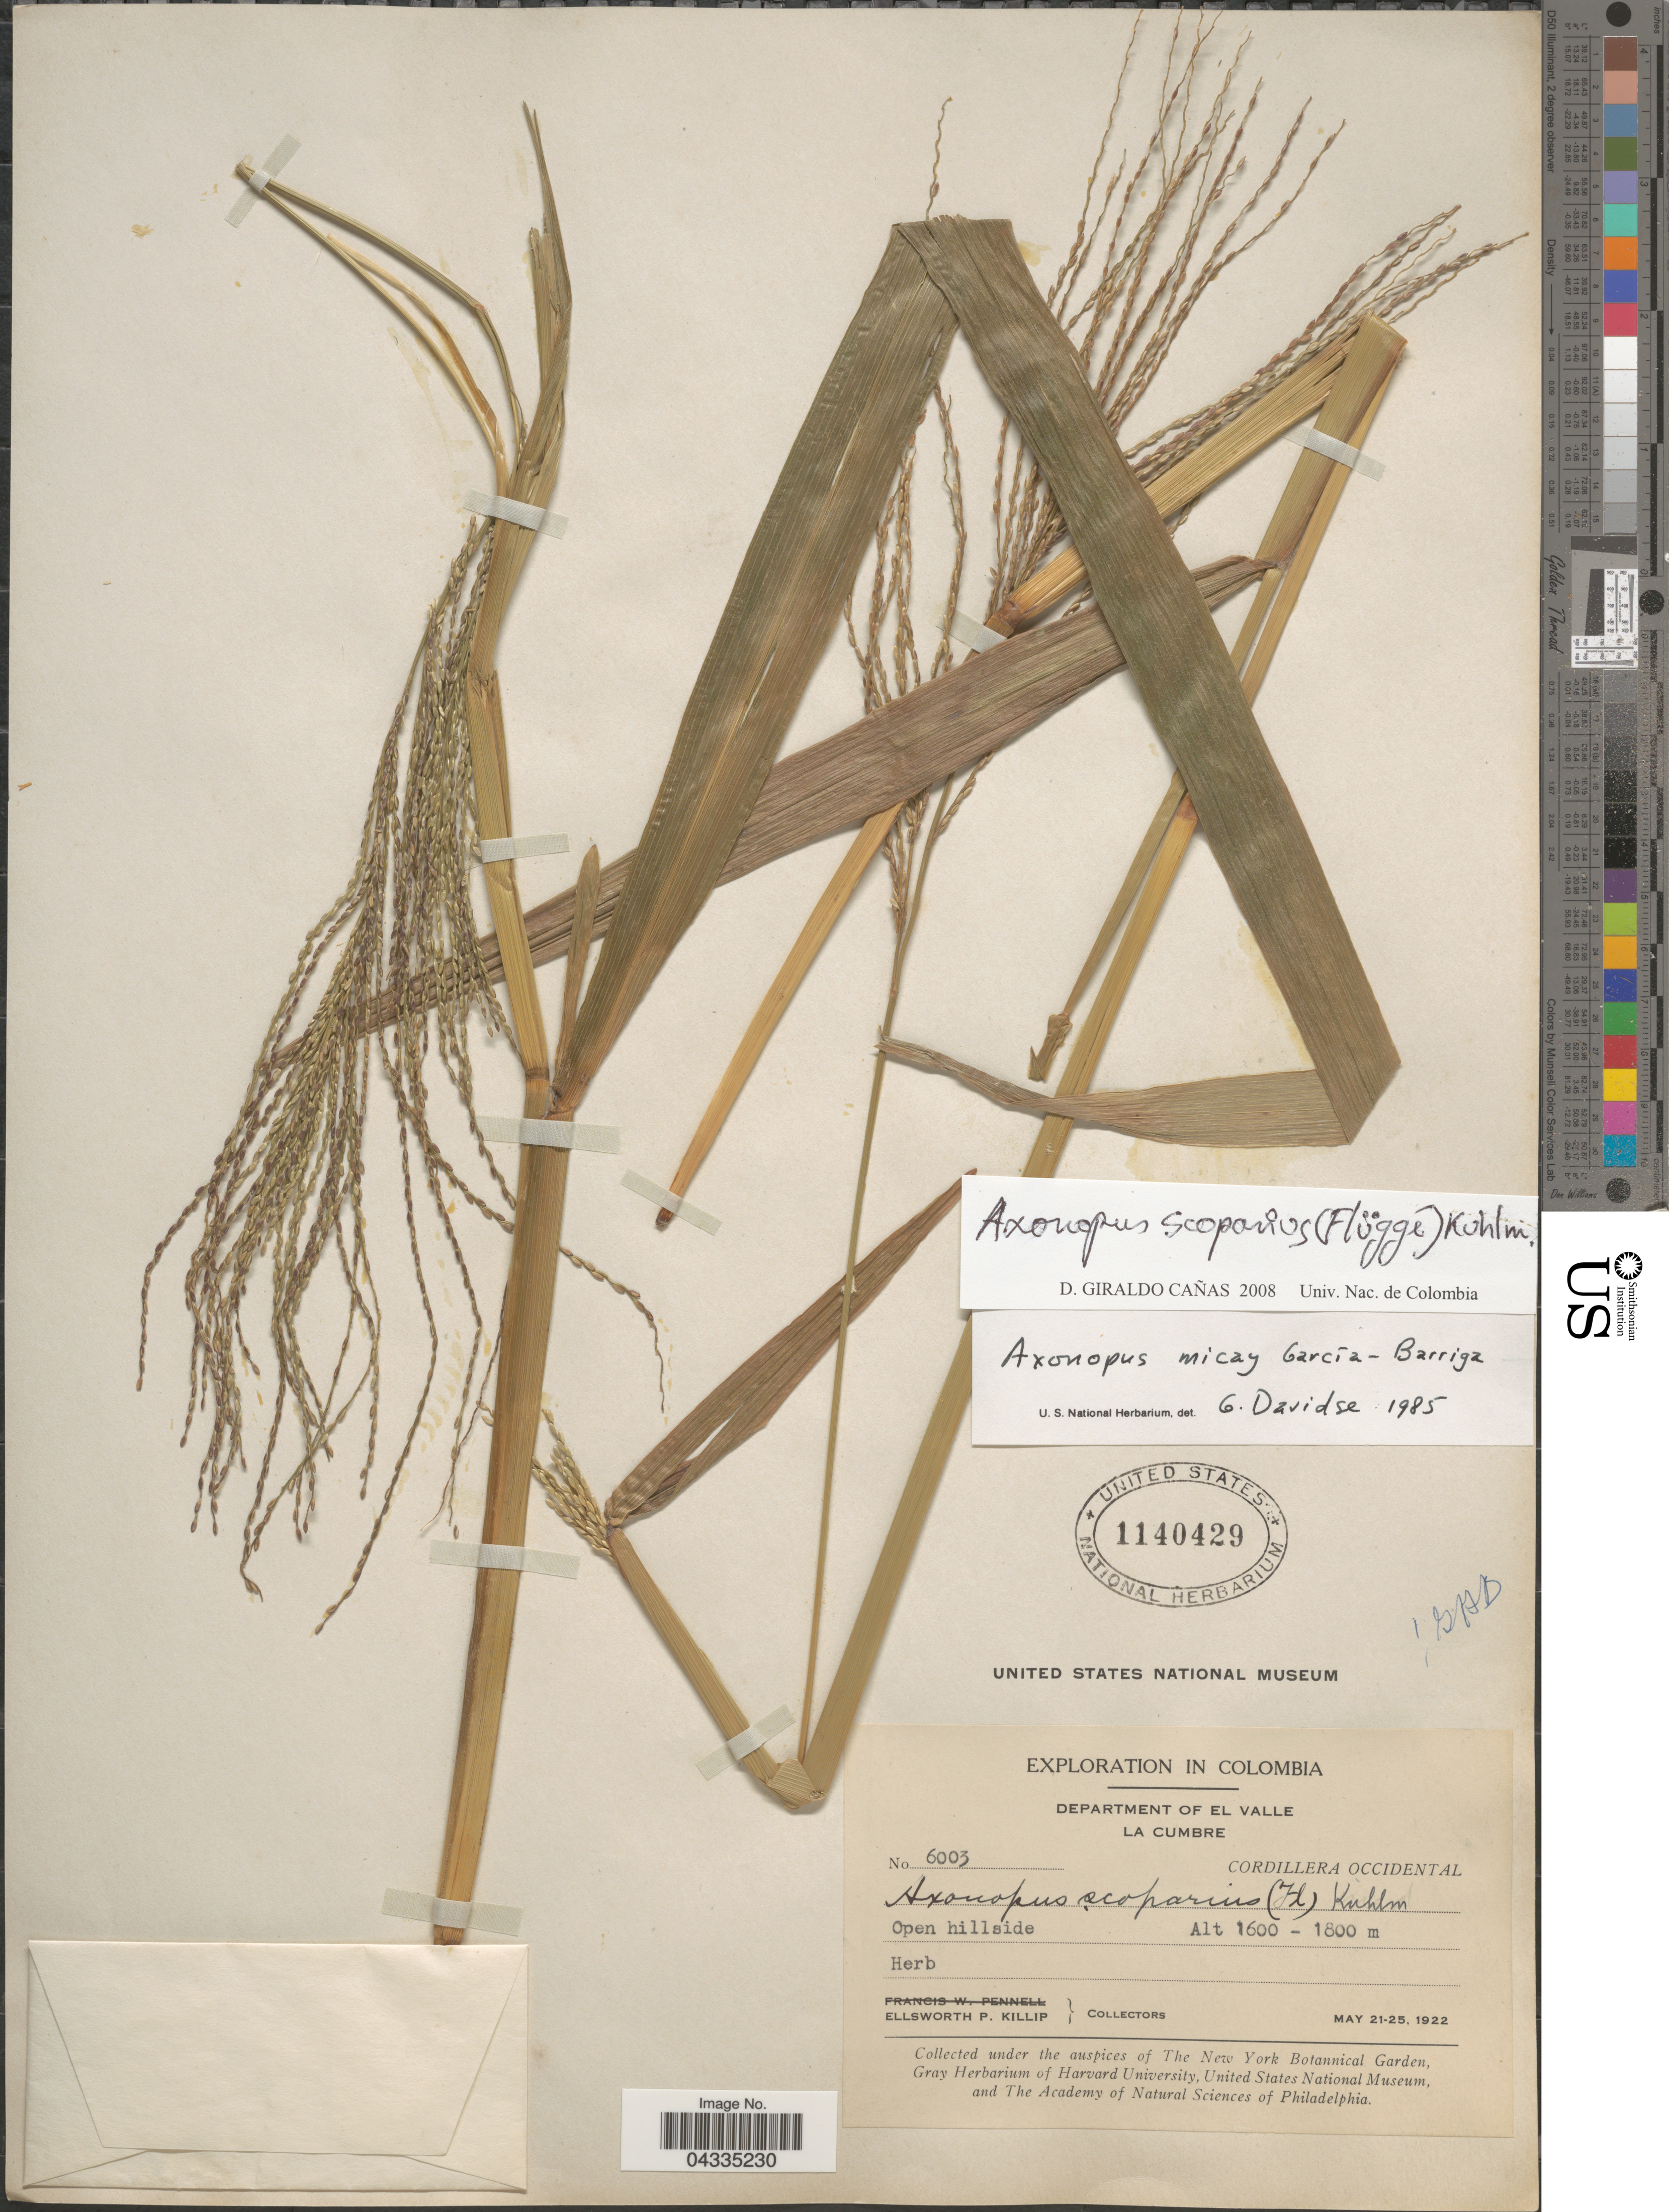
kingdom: Plantae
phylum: Tracheophyta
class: Liliopsida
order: Poales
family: Poaceae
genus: Axonopus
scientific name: Axonopus scoparius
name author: (Flüggé) Kuhlm.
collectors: E. P. Killip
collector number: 6003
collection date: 1922-05-21/1922-05-25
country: Colombia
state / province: Valle del Cauca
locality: Exploration of Colombia. Department of El Valle. La Cumbre. Cordillera Occidental. Open hillside.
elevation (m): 1600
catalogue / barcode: US 1140429